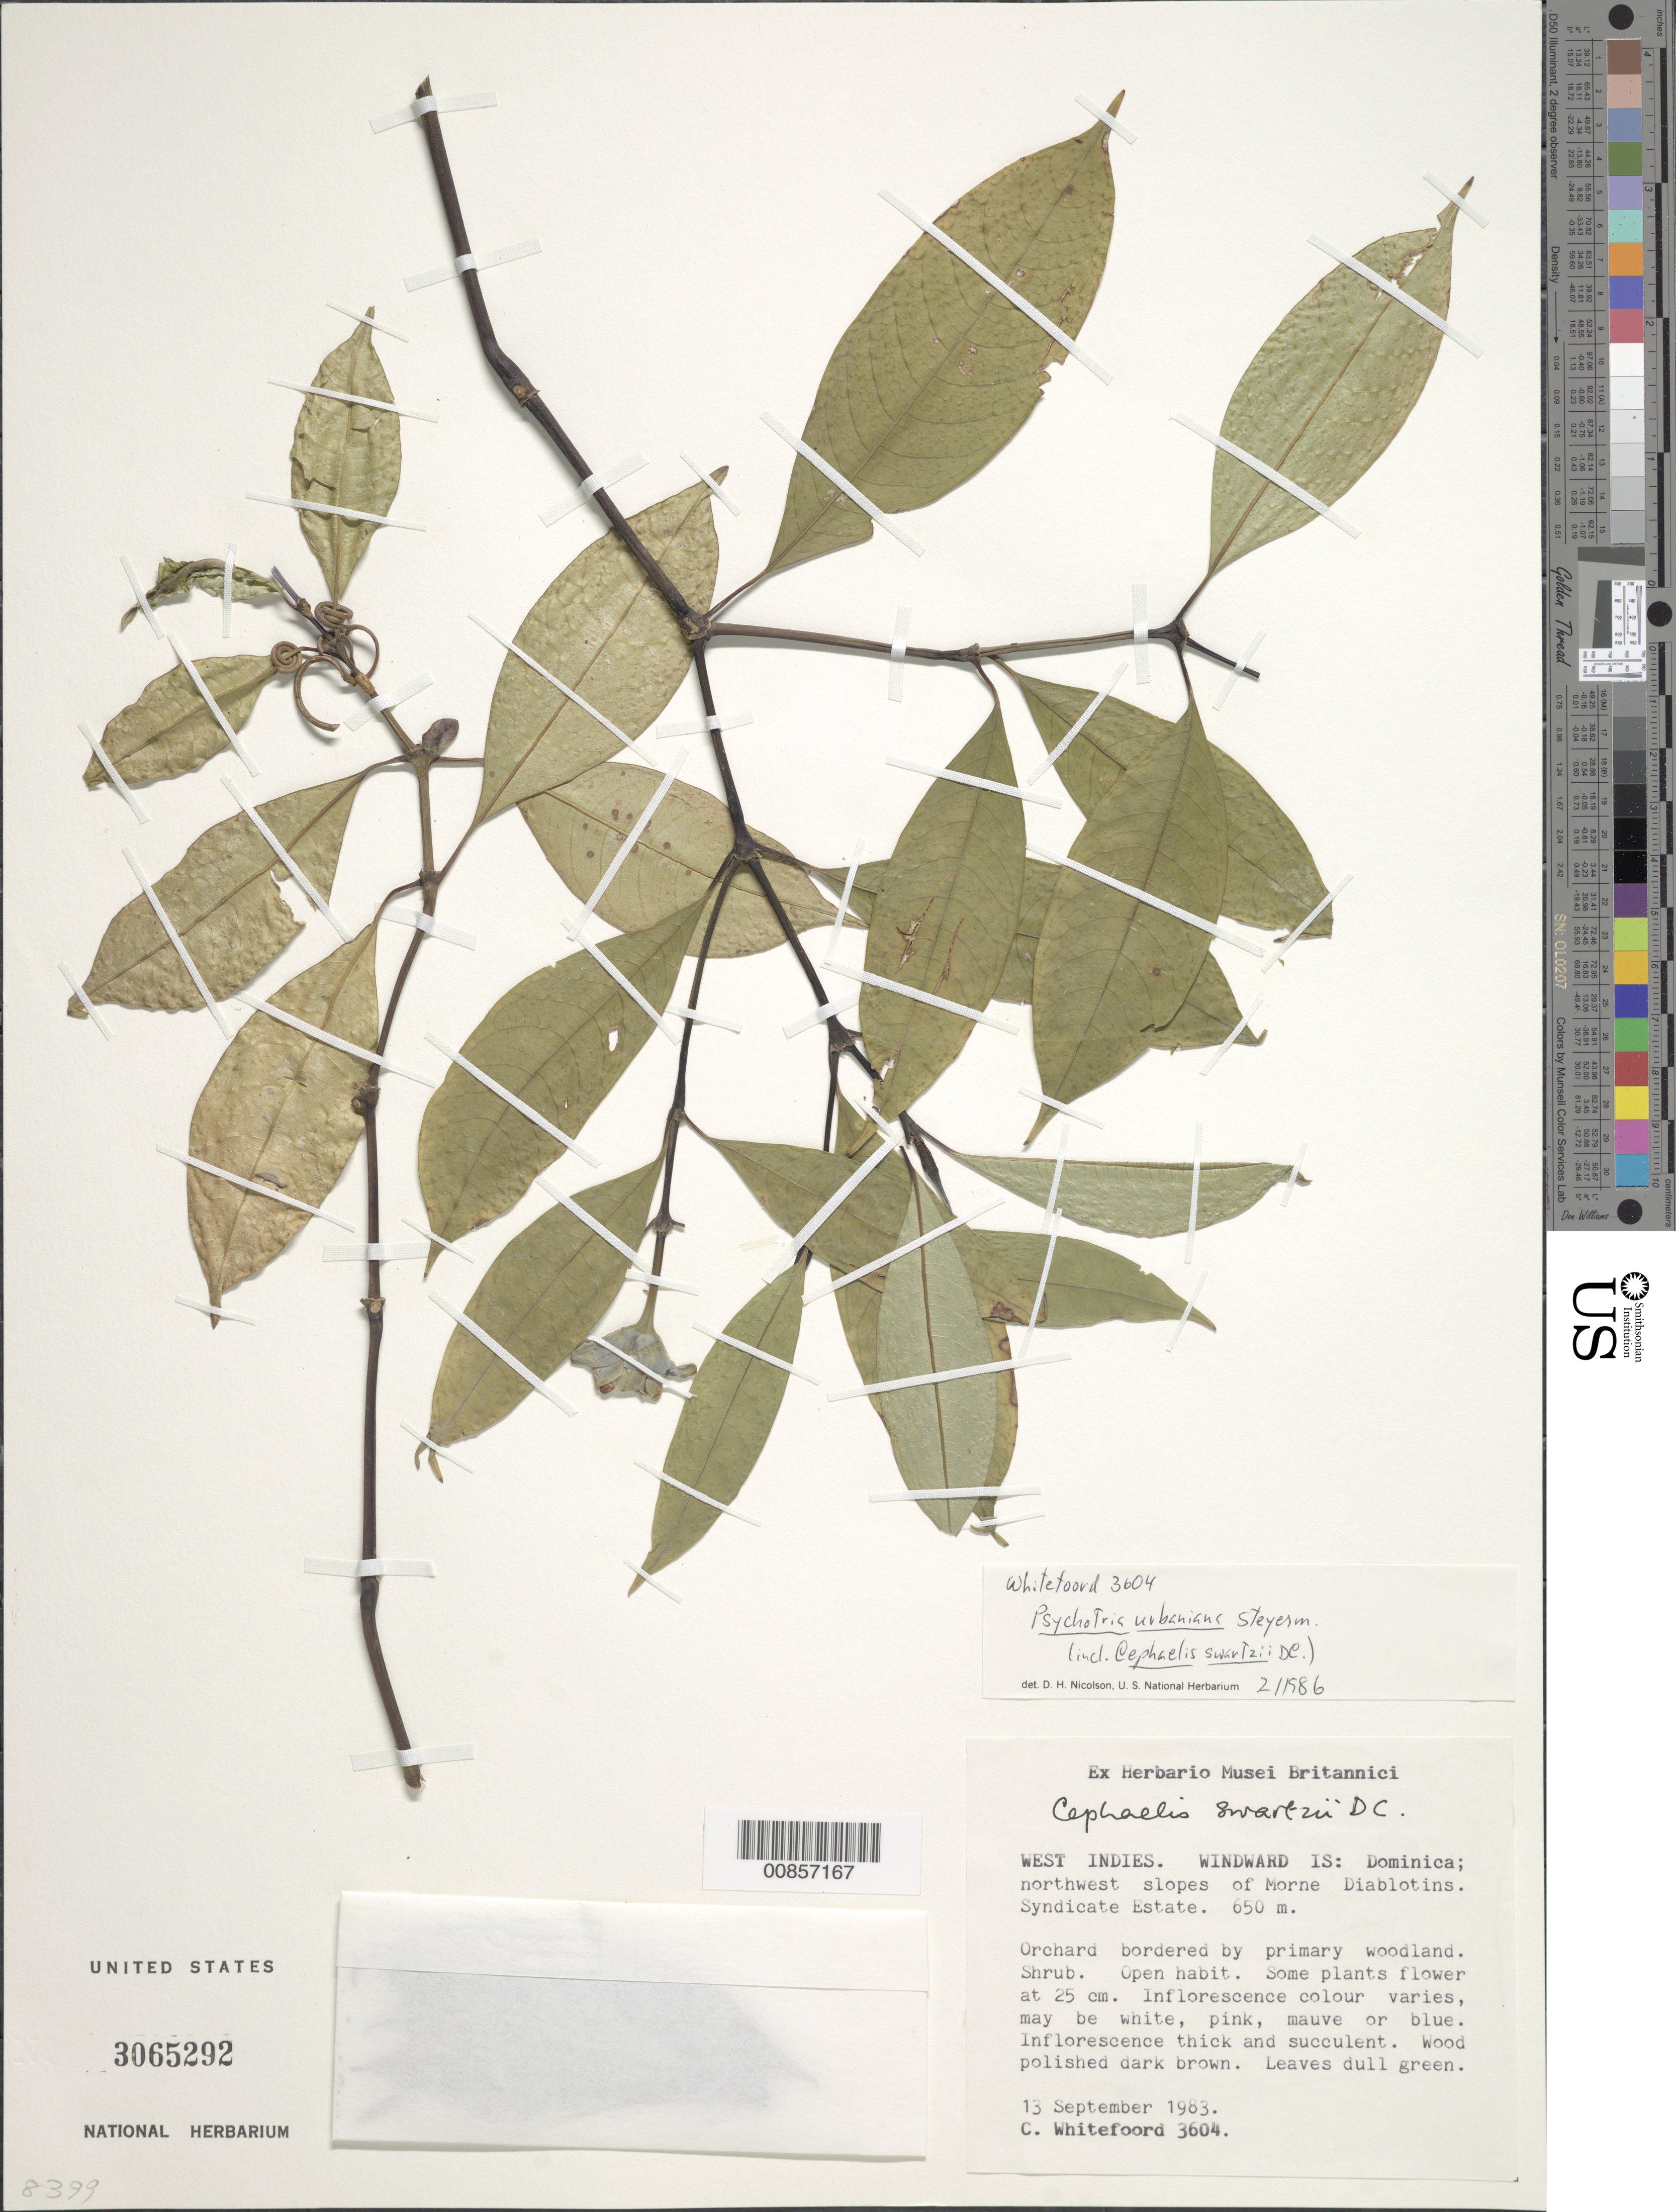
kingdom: Plantae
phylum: Tracheophyta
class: Magnoliopsida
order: Gentianales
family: Rubiaceae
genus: Psychotria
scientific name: Psychotria urbaniana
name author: Steyerm.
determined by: Nicolson, Dan H.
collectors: C. Whitefoord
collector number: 3604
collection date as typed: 13 Sep 1983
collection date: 1983-09-13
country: Dominica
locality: Northwest slopes of Morne Diablotins. Syndicate Estate.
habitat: Orchard bordered by primary woodland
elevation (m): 650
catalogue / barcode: US 3065292